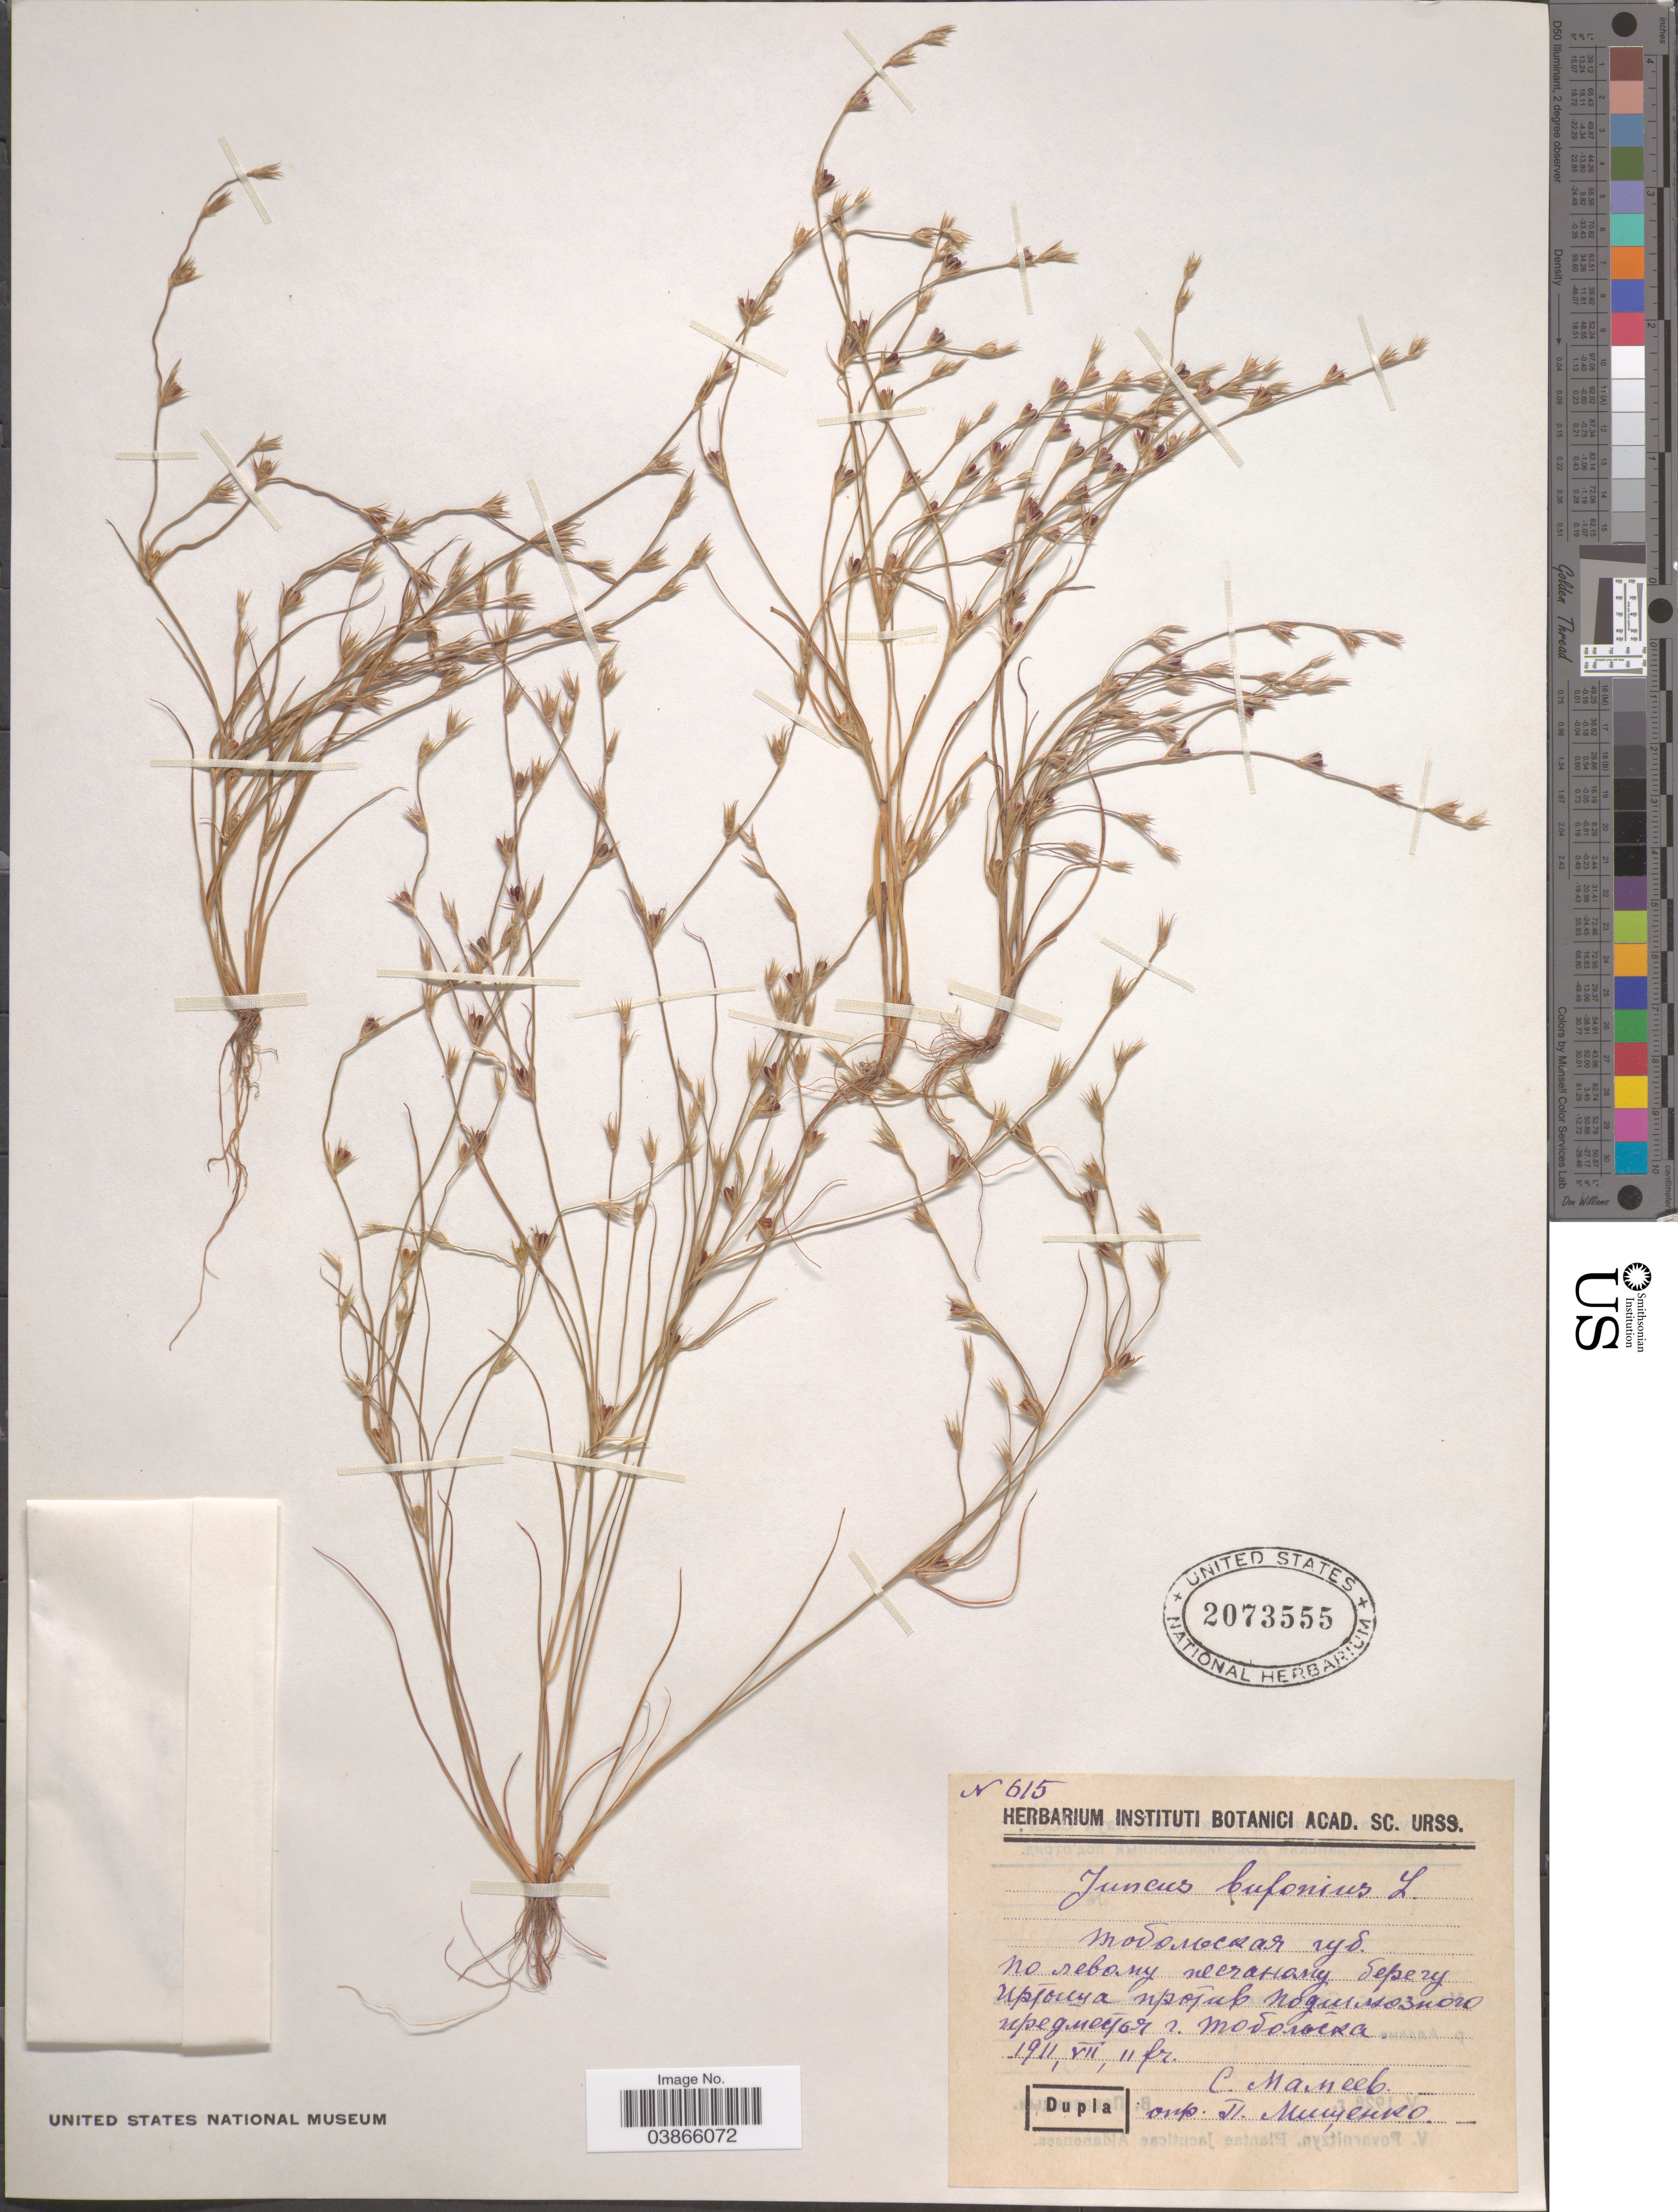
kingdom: Plantae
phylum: Tracheophyta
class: Liliopsida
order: Poales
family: Juncaceae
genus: Juncus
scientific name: Juncus bufonius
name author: L.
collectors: S. Mamaev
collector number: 615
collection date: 1911-07-11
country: Russian Federation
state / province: Tyumen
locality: Left shore of river Irtysh, near Tobolsk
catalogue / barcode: US 2073555